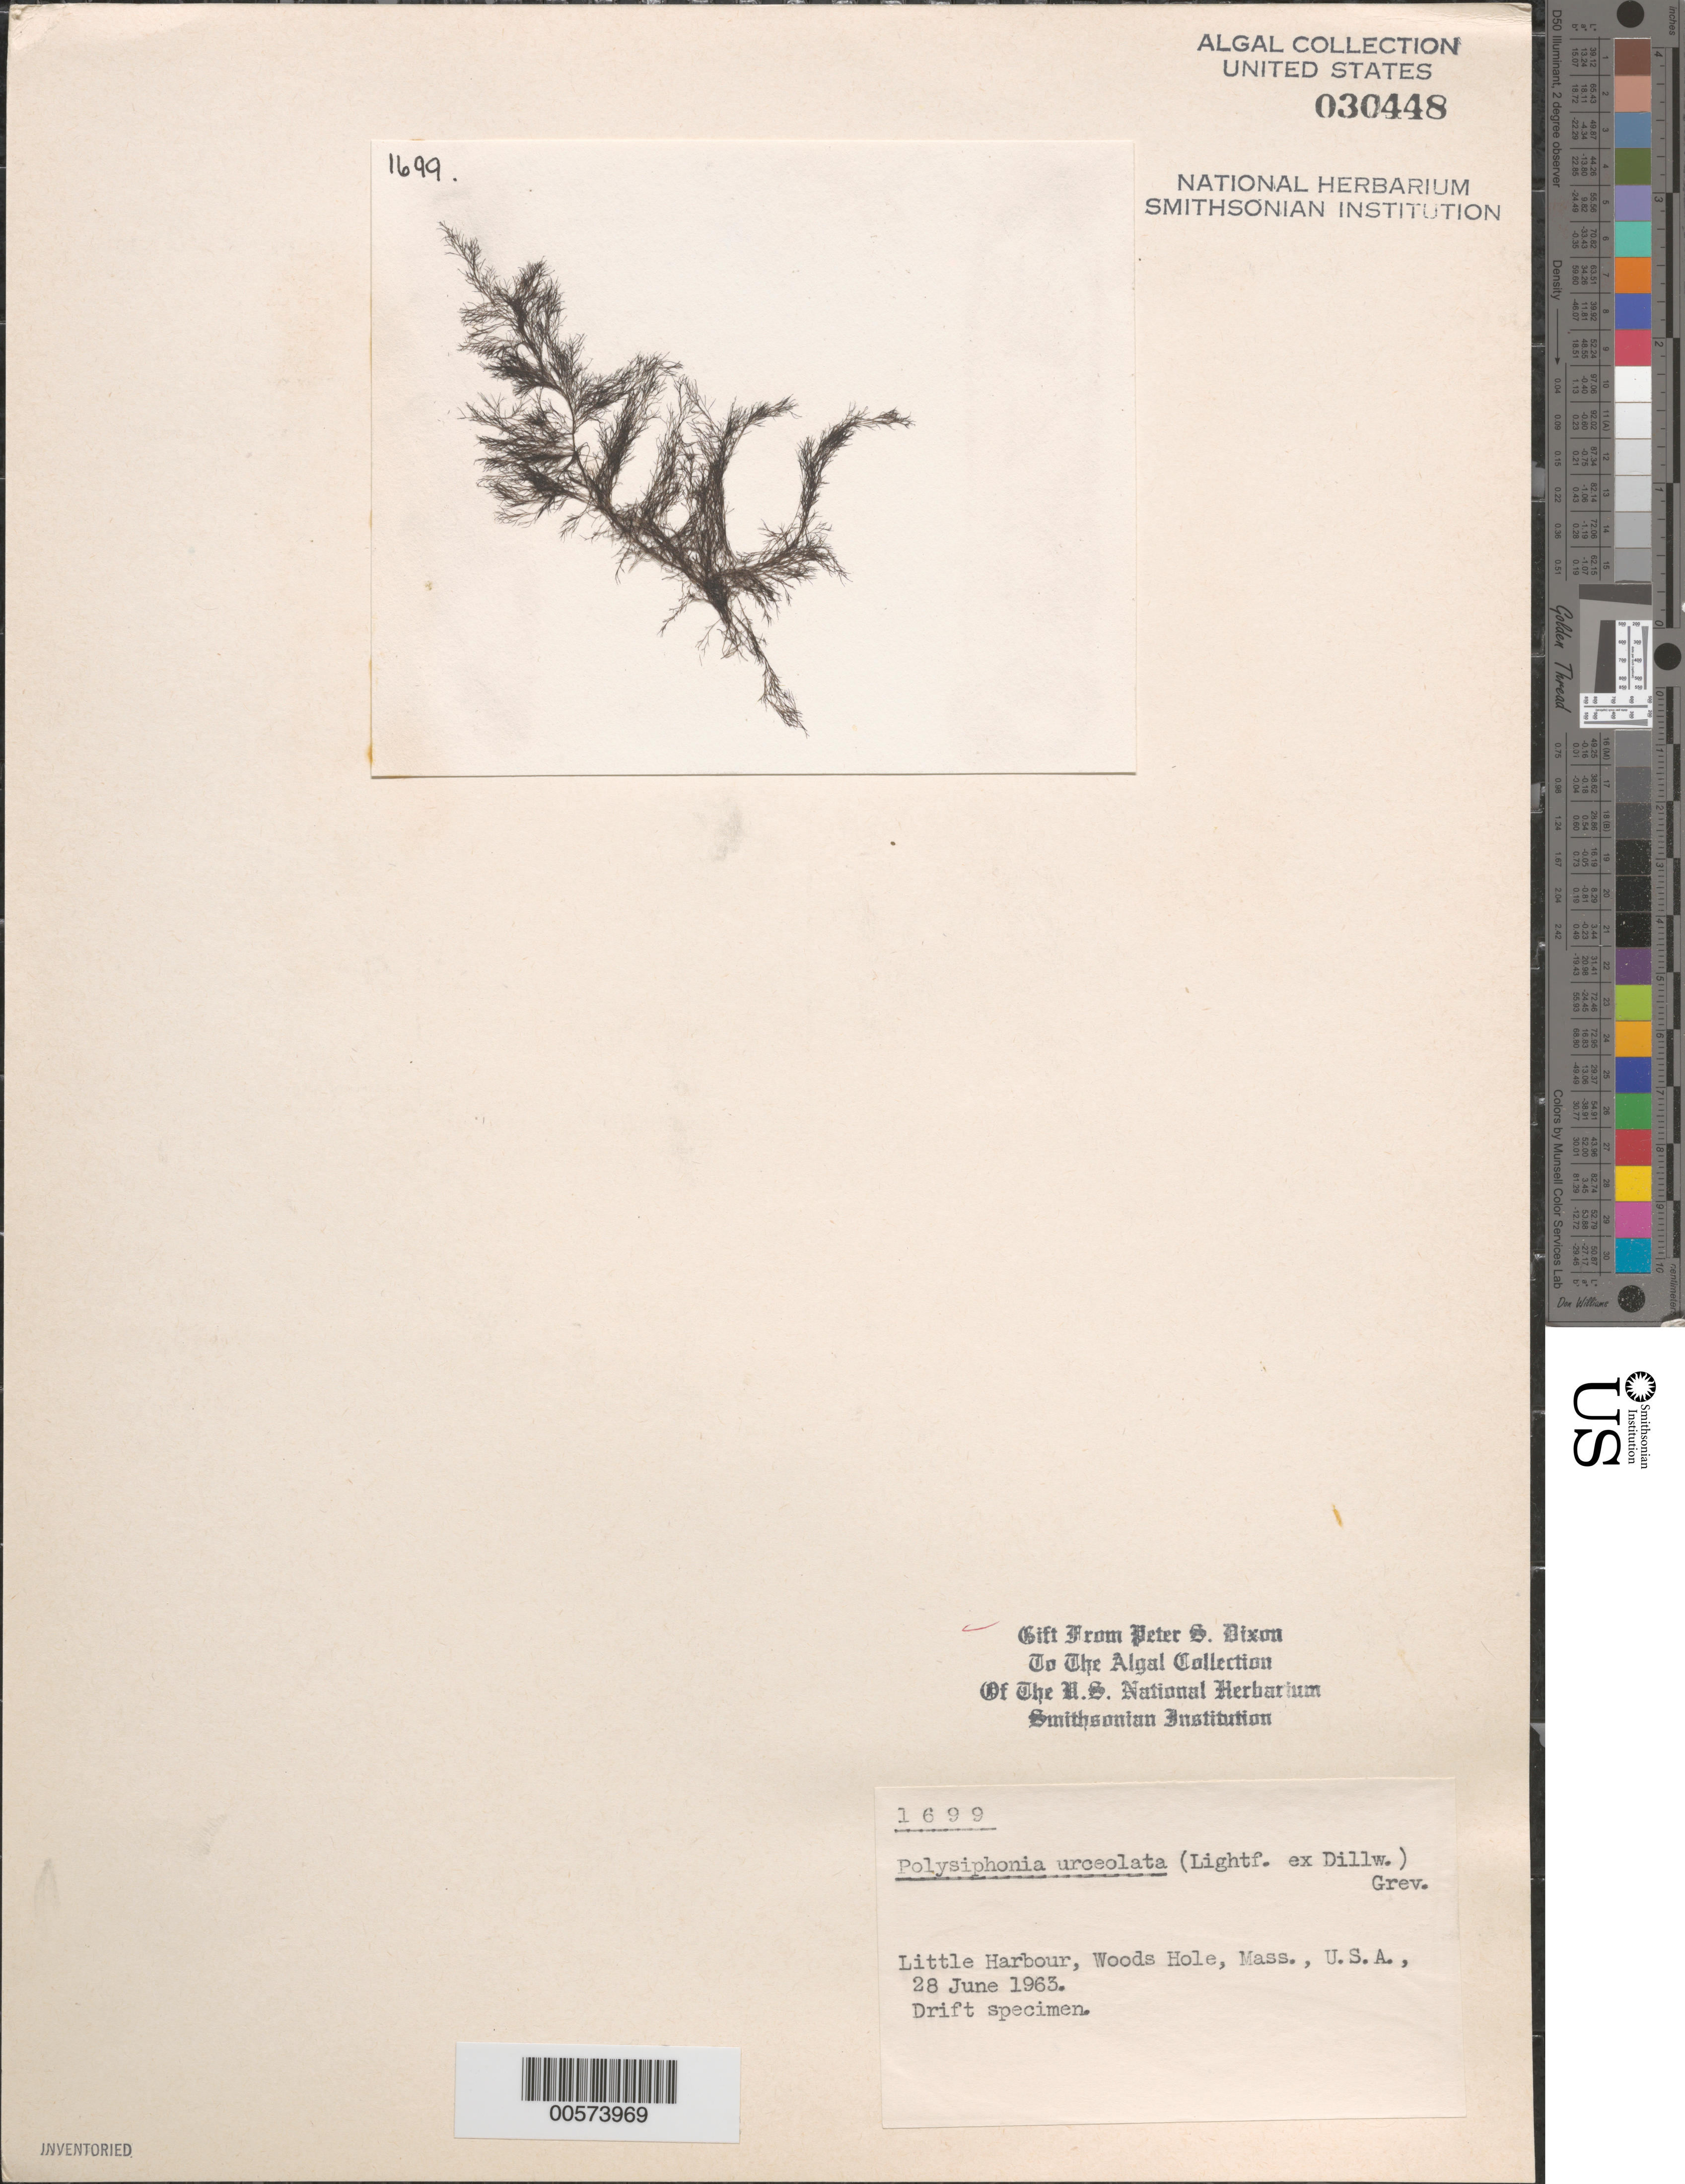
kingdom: Plantae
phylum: Rhodophyta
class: Florideophyceae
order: Ceramiales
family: Rhodomelaceae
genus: Polysiphonia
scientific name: Polysiphonia urceolata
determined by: Dixon, P. S.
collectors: P. S. Dixon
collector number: PSD 1699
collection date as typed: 28 Jun 1963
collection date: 1963-06-28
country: United States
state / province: Massachusetts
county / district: Barnstable County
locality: Woods Hole, Little Harbor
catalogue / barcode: US 30448